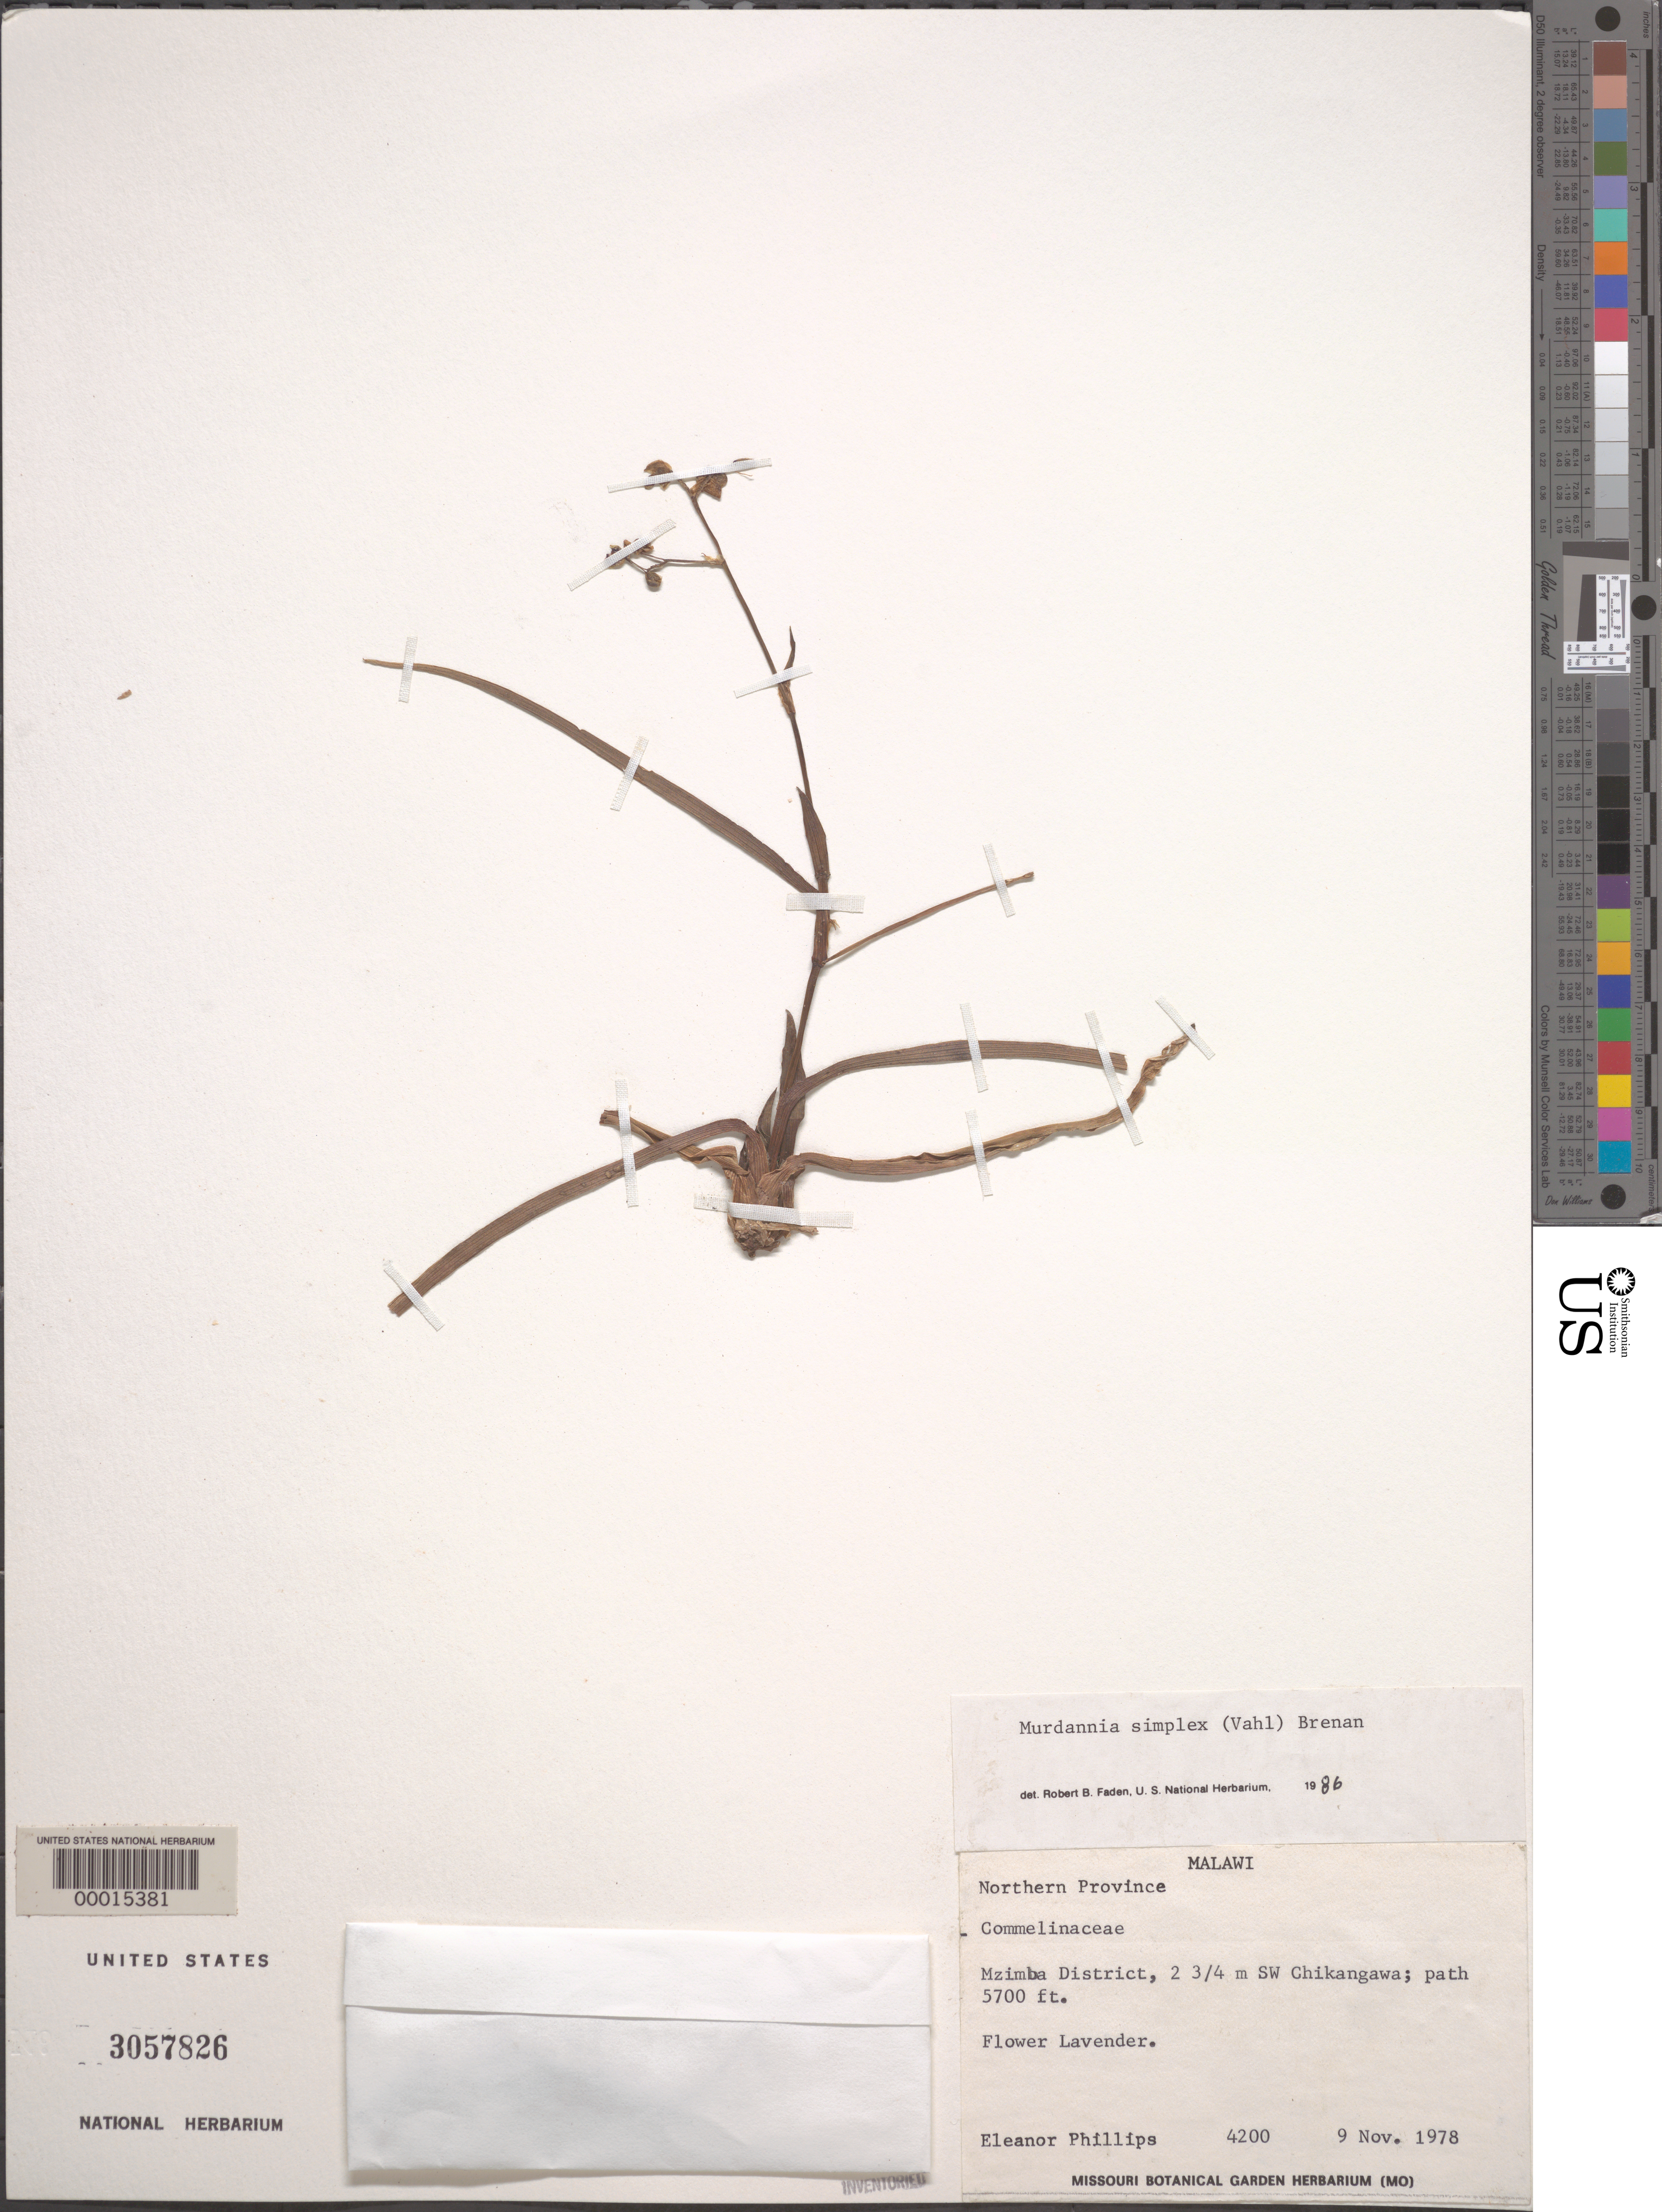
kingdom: Plantae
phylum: Tracheophyta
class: Liliopsida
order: Commelinales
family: Commelinaceae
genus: Murdannia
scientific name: Murdannia simplex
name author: (Vahl) Brenan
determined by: Faden, Robert B., (US), Smithsonian Institution - National Museum of Natural History (UNITED STATES)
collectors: E. Phillips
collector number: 4200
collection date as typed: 09 Nov 1978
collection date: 1978-11-09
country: Malawi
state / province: Northern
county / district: Mzimba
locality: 2.75 m sw chikangawa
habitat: Pathside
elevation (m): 1739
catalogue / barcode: US 3057826